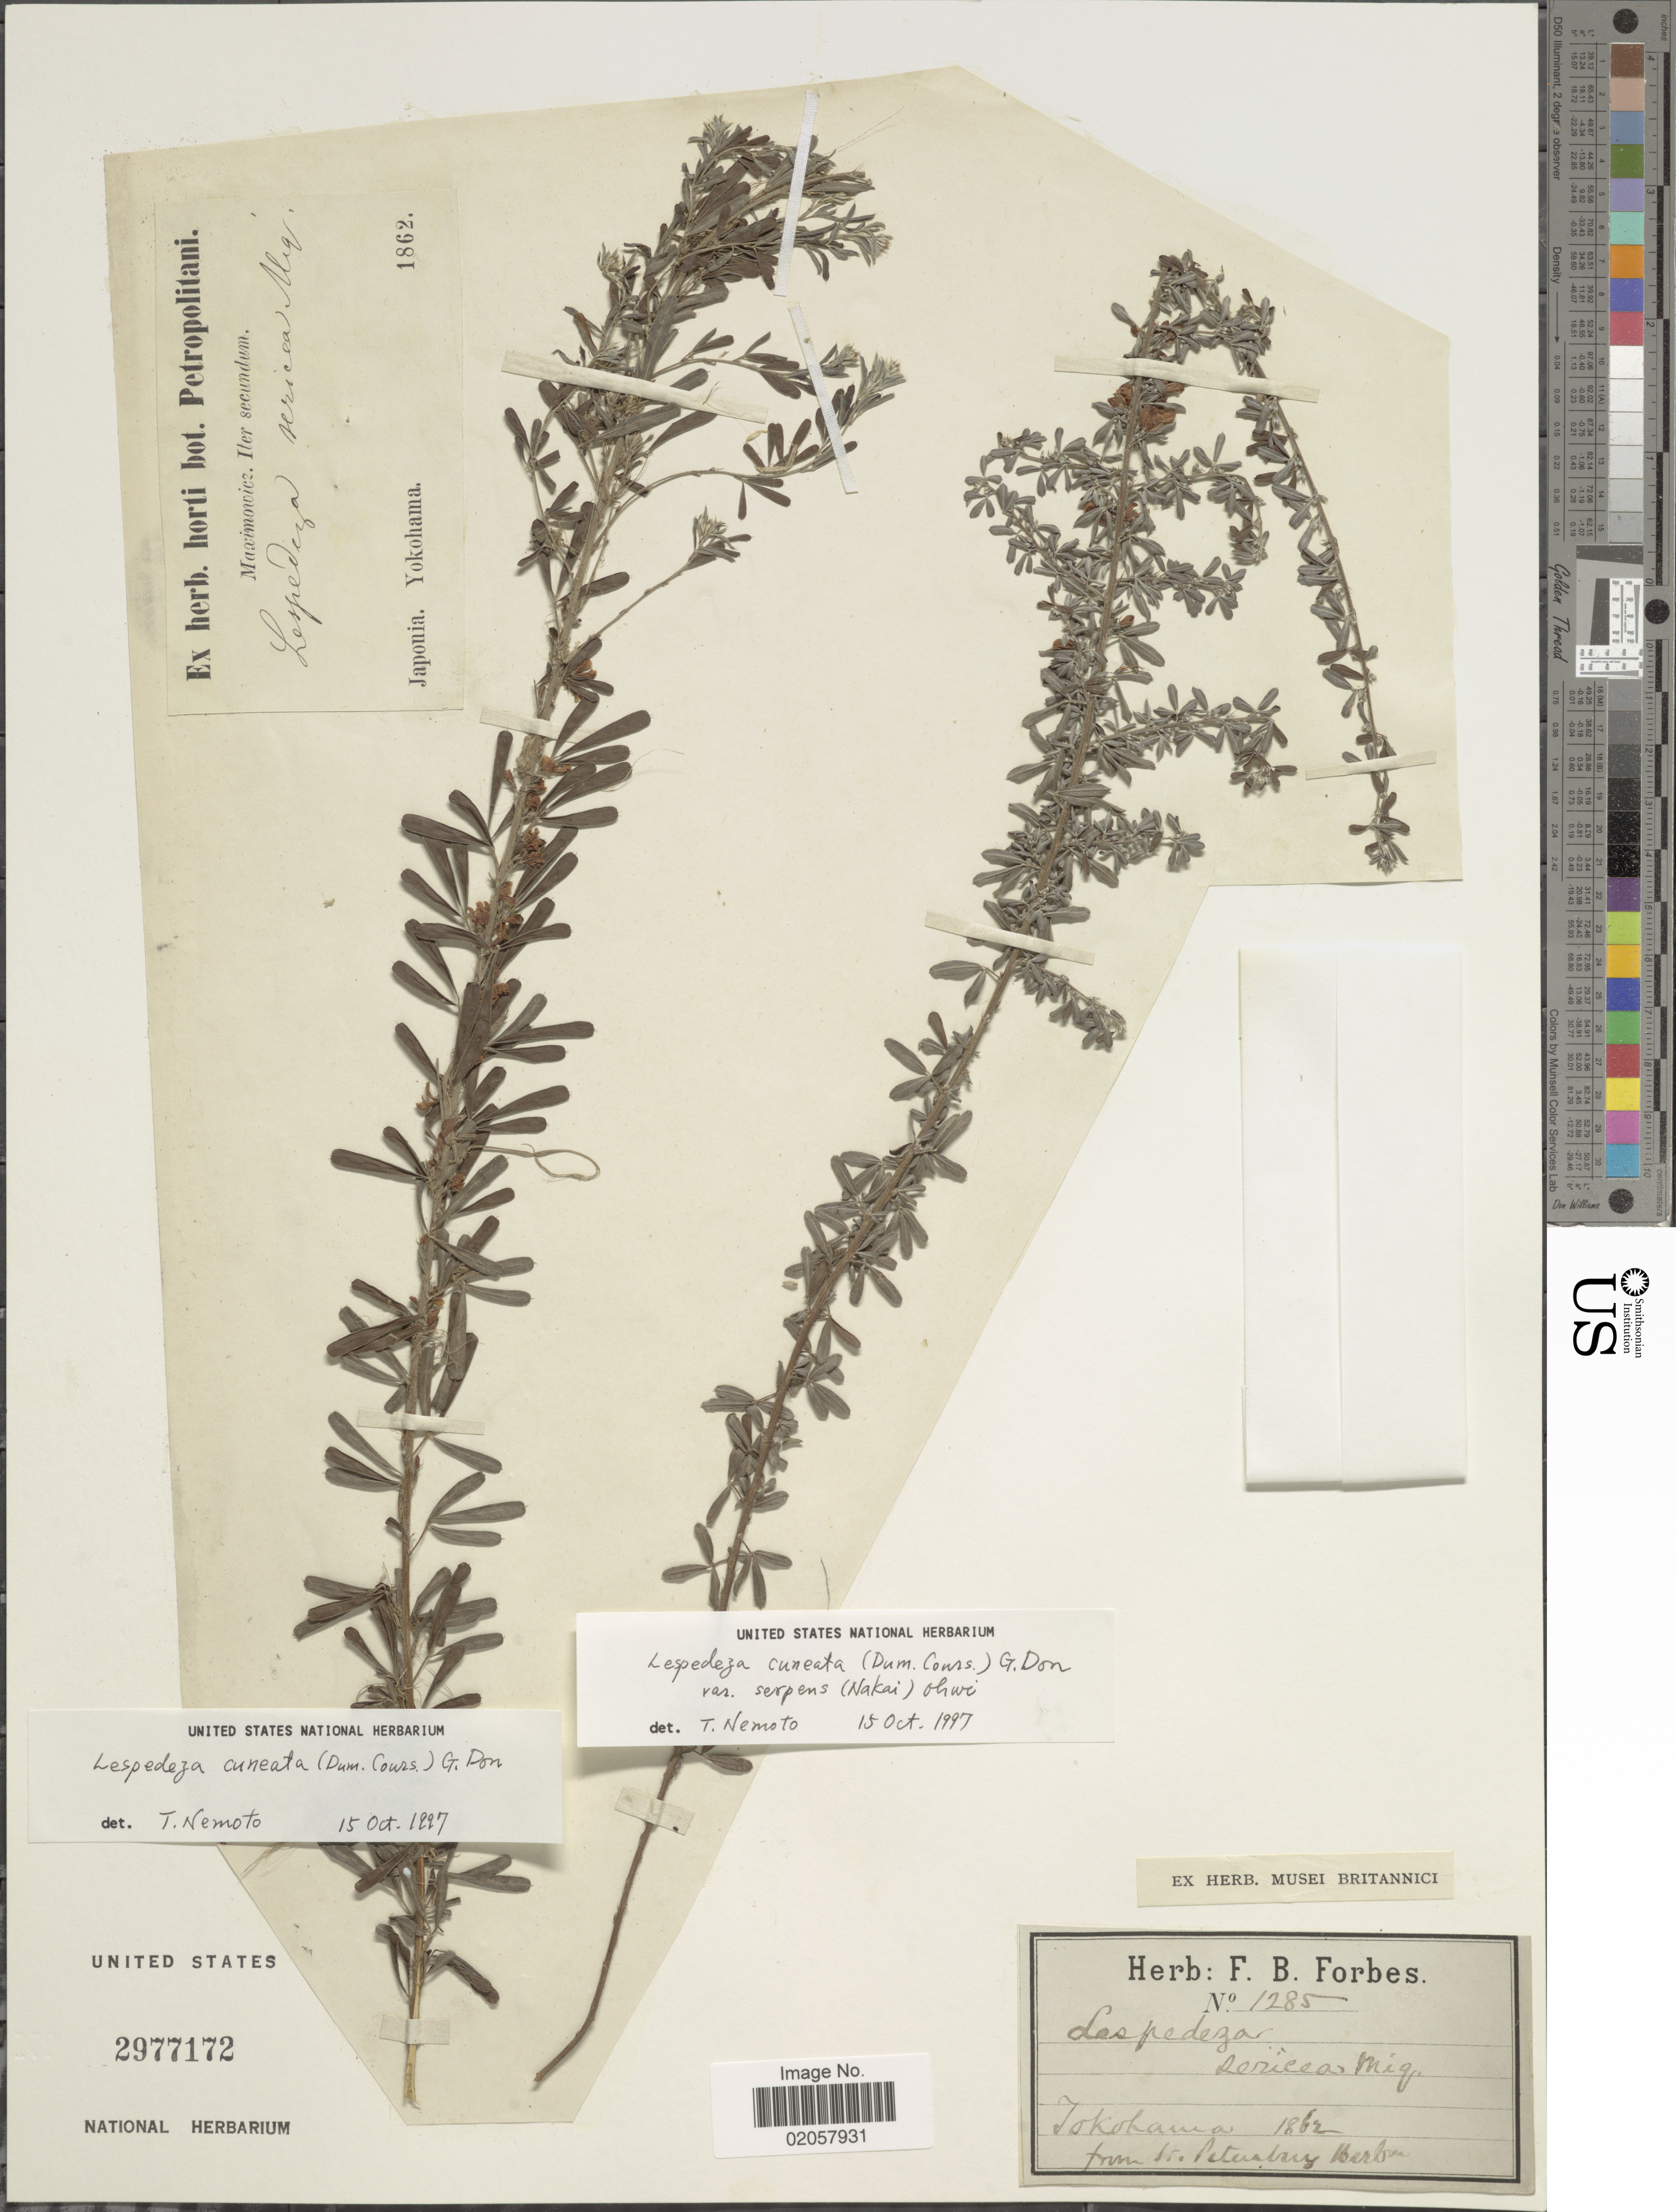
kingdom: Plantae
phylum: Tracheophyta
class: Magnoliopsida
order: Fabales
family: Fabaceae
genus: Lespedeza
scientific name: Lespedeza cuneata var. serpens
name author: (Nakai) Ohwi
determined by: Nemoto, T.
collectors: ex herb. F. B. Forbes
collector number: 1285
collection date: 1862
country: Japan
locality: Yokohama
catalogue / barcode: US 2977172